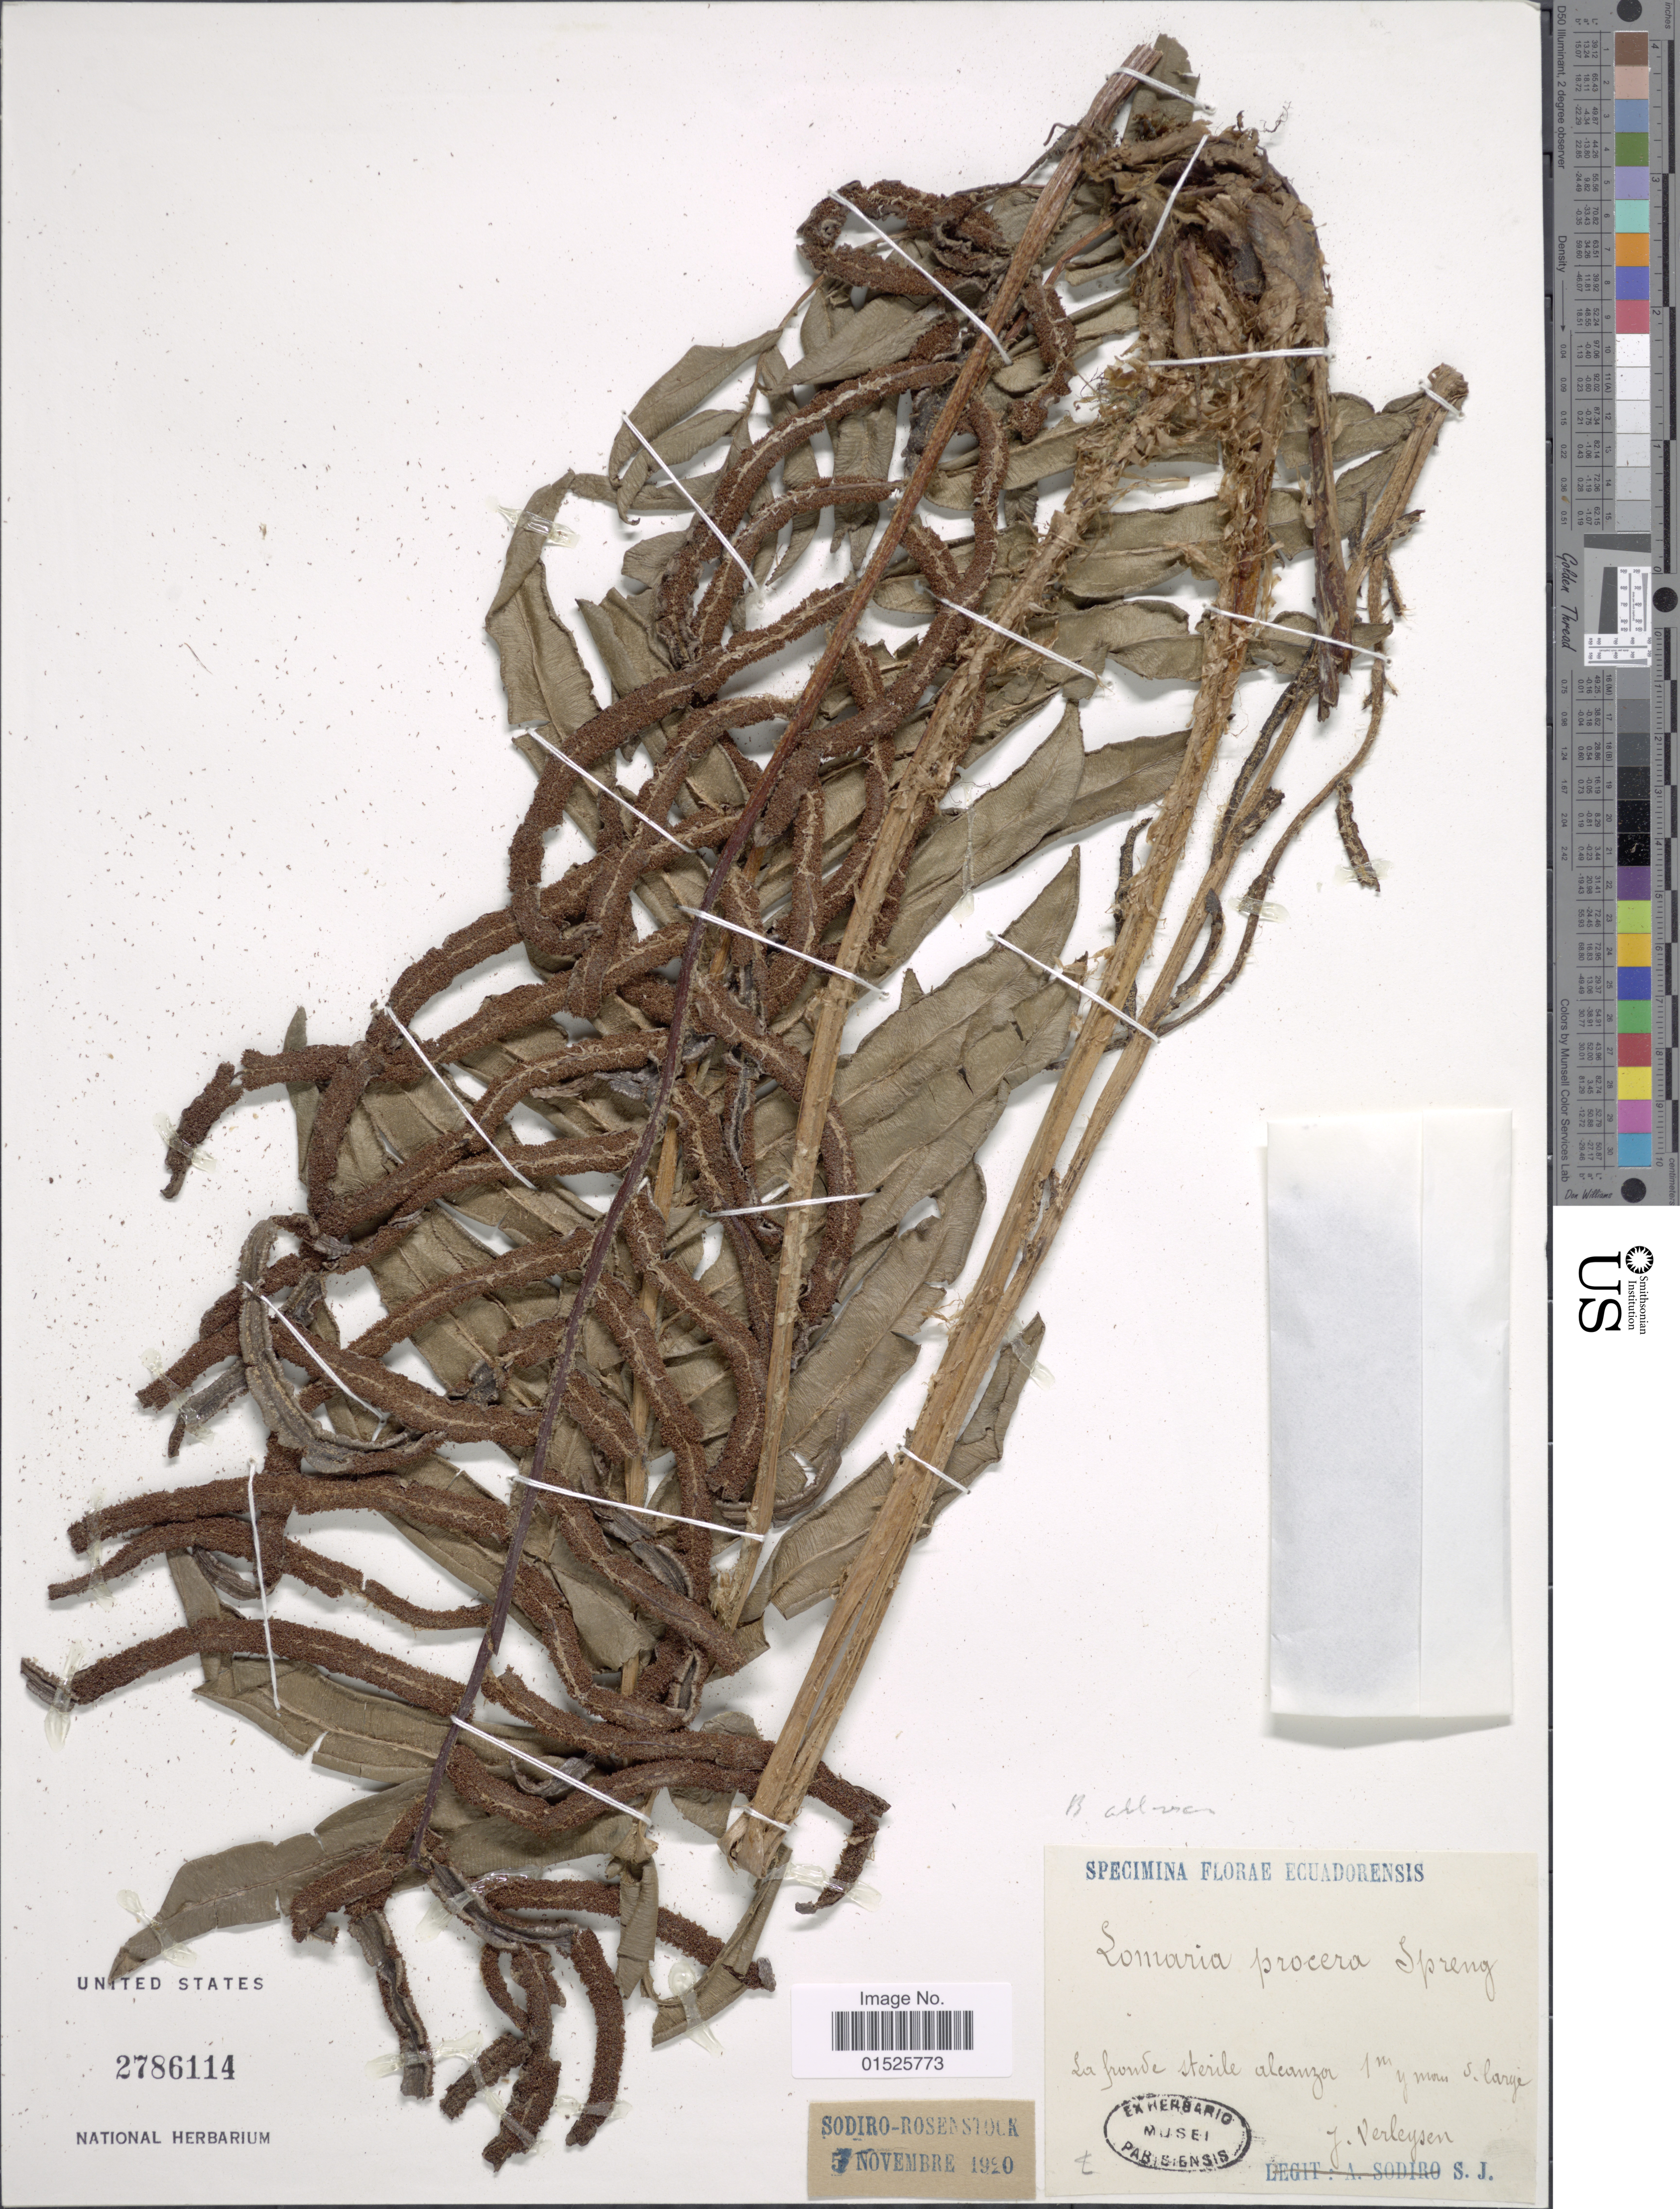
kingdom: Plantae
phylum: Tracheophyta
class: Polypodiopsida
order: Polypodiales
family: Blechnaceae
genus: Blechnum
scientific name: Blechnum cordatum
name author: (Desv.) Hieron.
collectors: J. Verleysen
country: Ecuador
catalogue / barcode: US 2786114